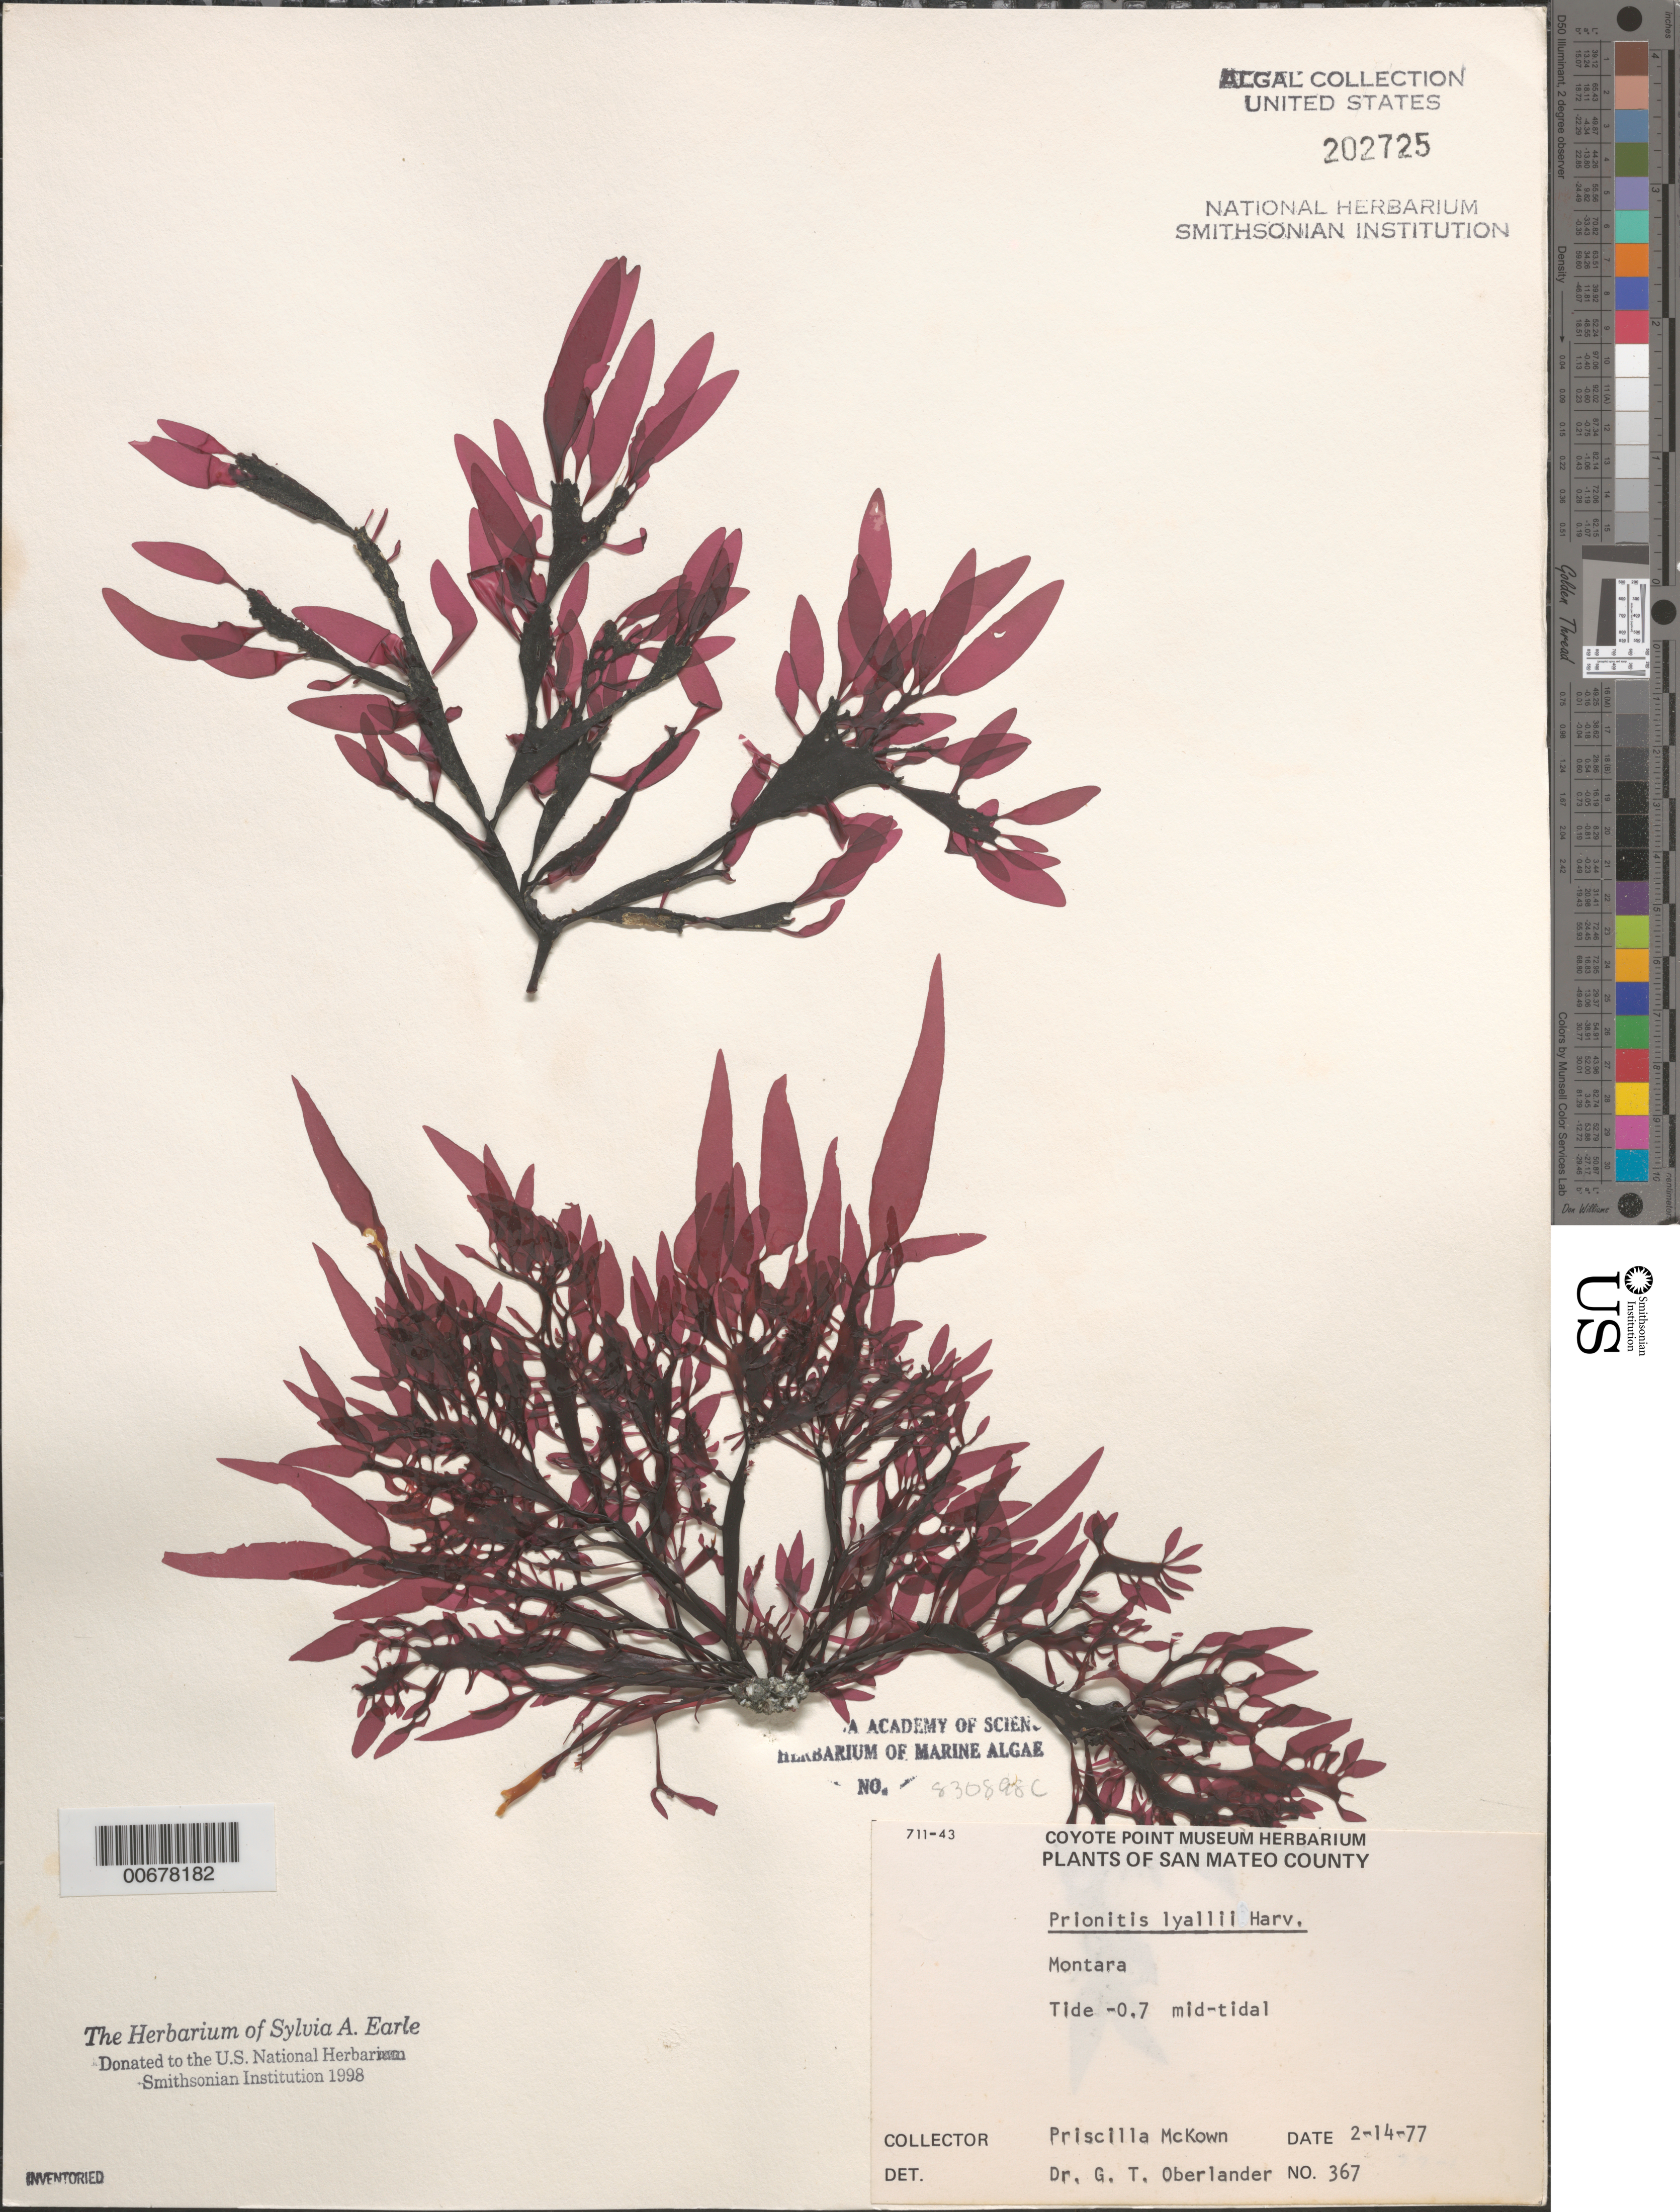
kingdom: Plantae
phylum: Rhodophyta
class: Florideophyceae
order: Cryptonemiales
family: Cryptonemiaceae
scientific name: Prionitis sternbergii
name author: (C. Agardh) J. Agardh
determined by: Algae name updating Project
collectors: P. McKown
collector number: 367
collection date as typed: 14 Feb 1977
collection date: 1977-02-14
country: United States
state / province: California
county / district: San Mateo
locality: Montara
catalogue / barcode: US 202725